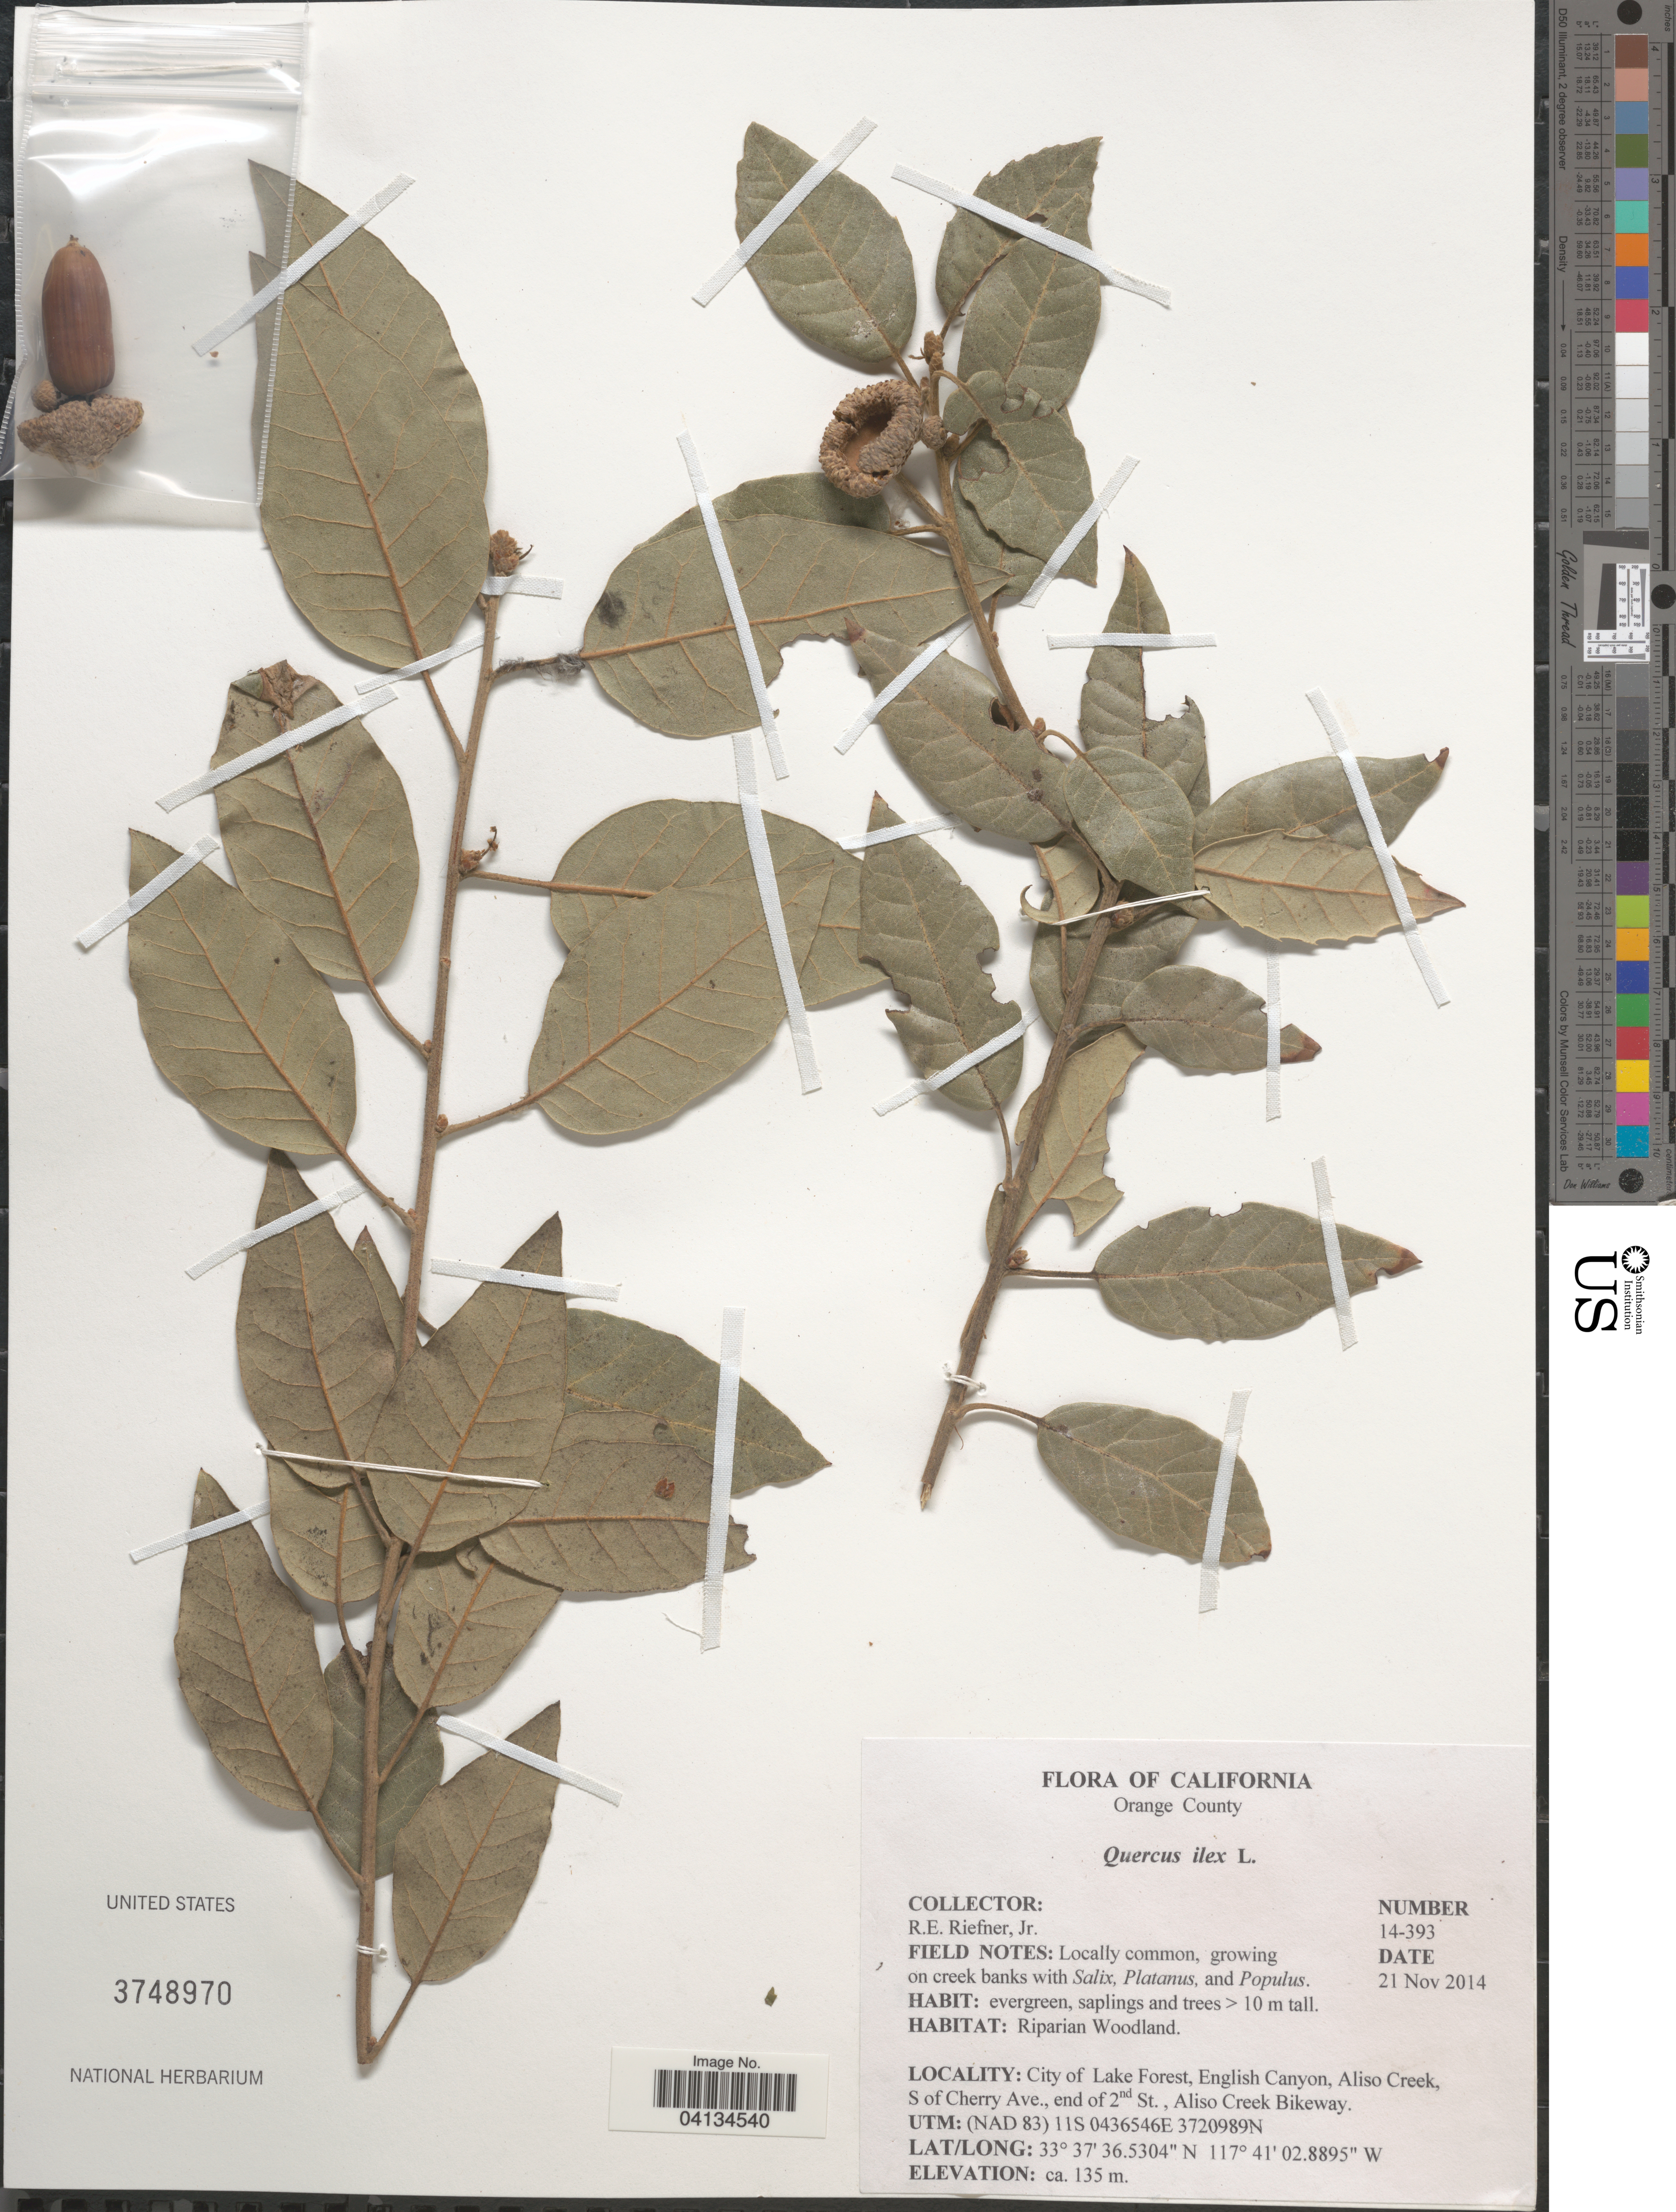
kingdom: Plantae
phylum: Tracheophyta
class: Magnoliopsida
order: Fagales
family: Fagaceae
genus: Quercus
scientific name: Quercus ilex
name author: Lour.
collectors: R. Riefner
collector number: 14-393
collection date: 2014-11-21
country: United States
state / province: California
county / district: Orange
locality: Orange County. Riparian Woodland. City of Lake Forest, English Canyon, Aliso Creek, S of Cherry Ave., end of 2nd St., Aliso Creek Bikeway. UTM: (NAD 83) 11S 0436546E 3720989N.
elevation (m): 135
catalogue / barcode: US 3748970